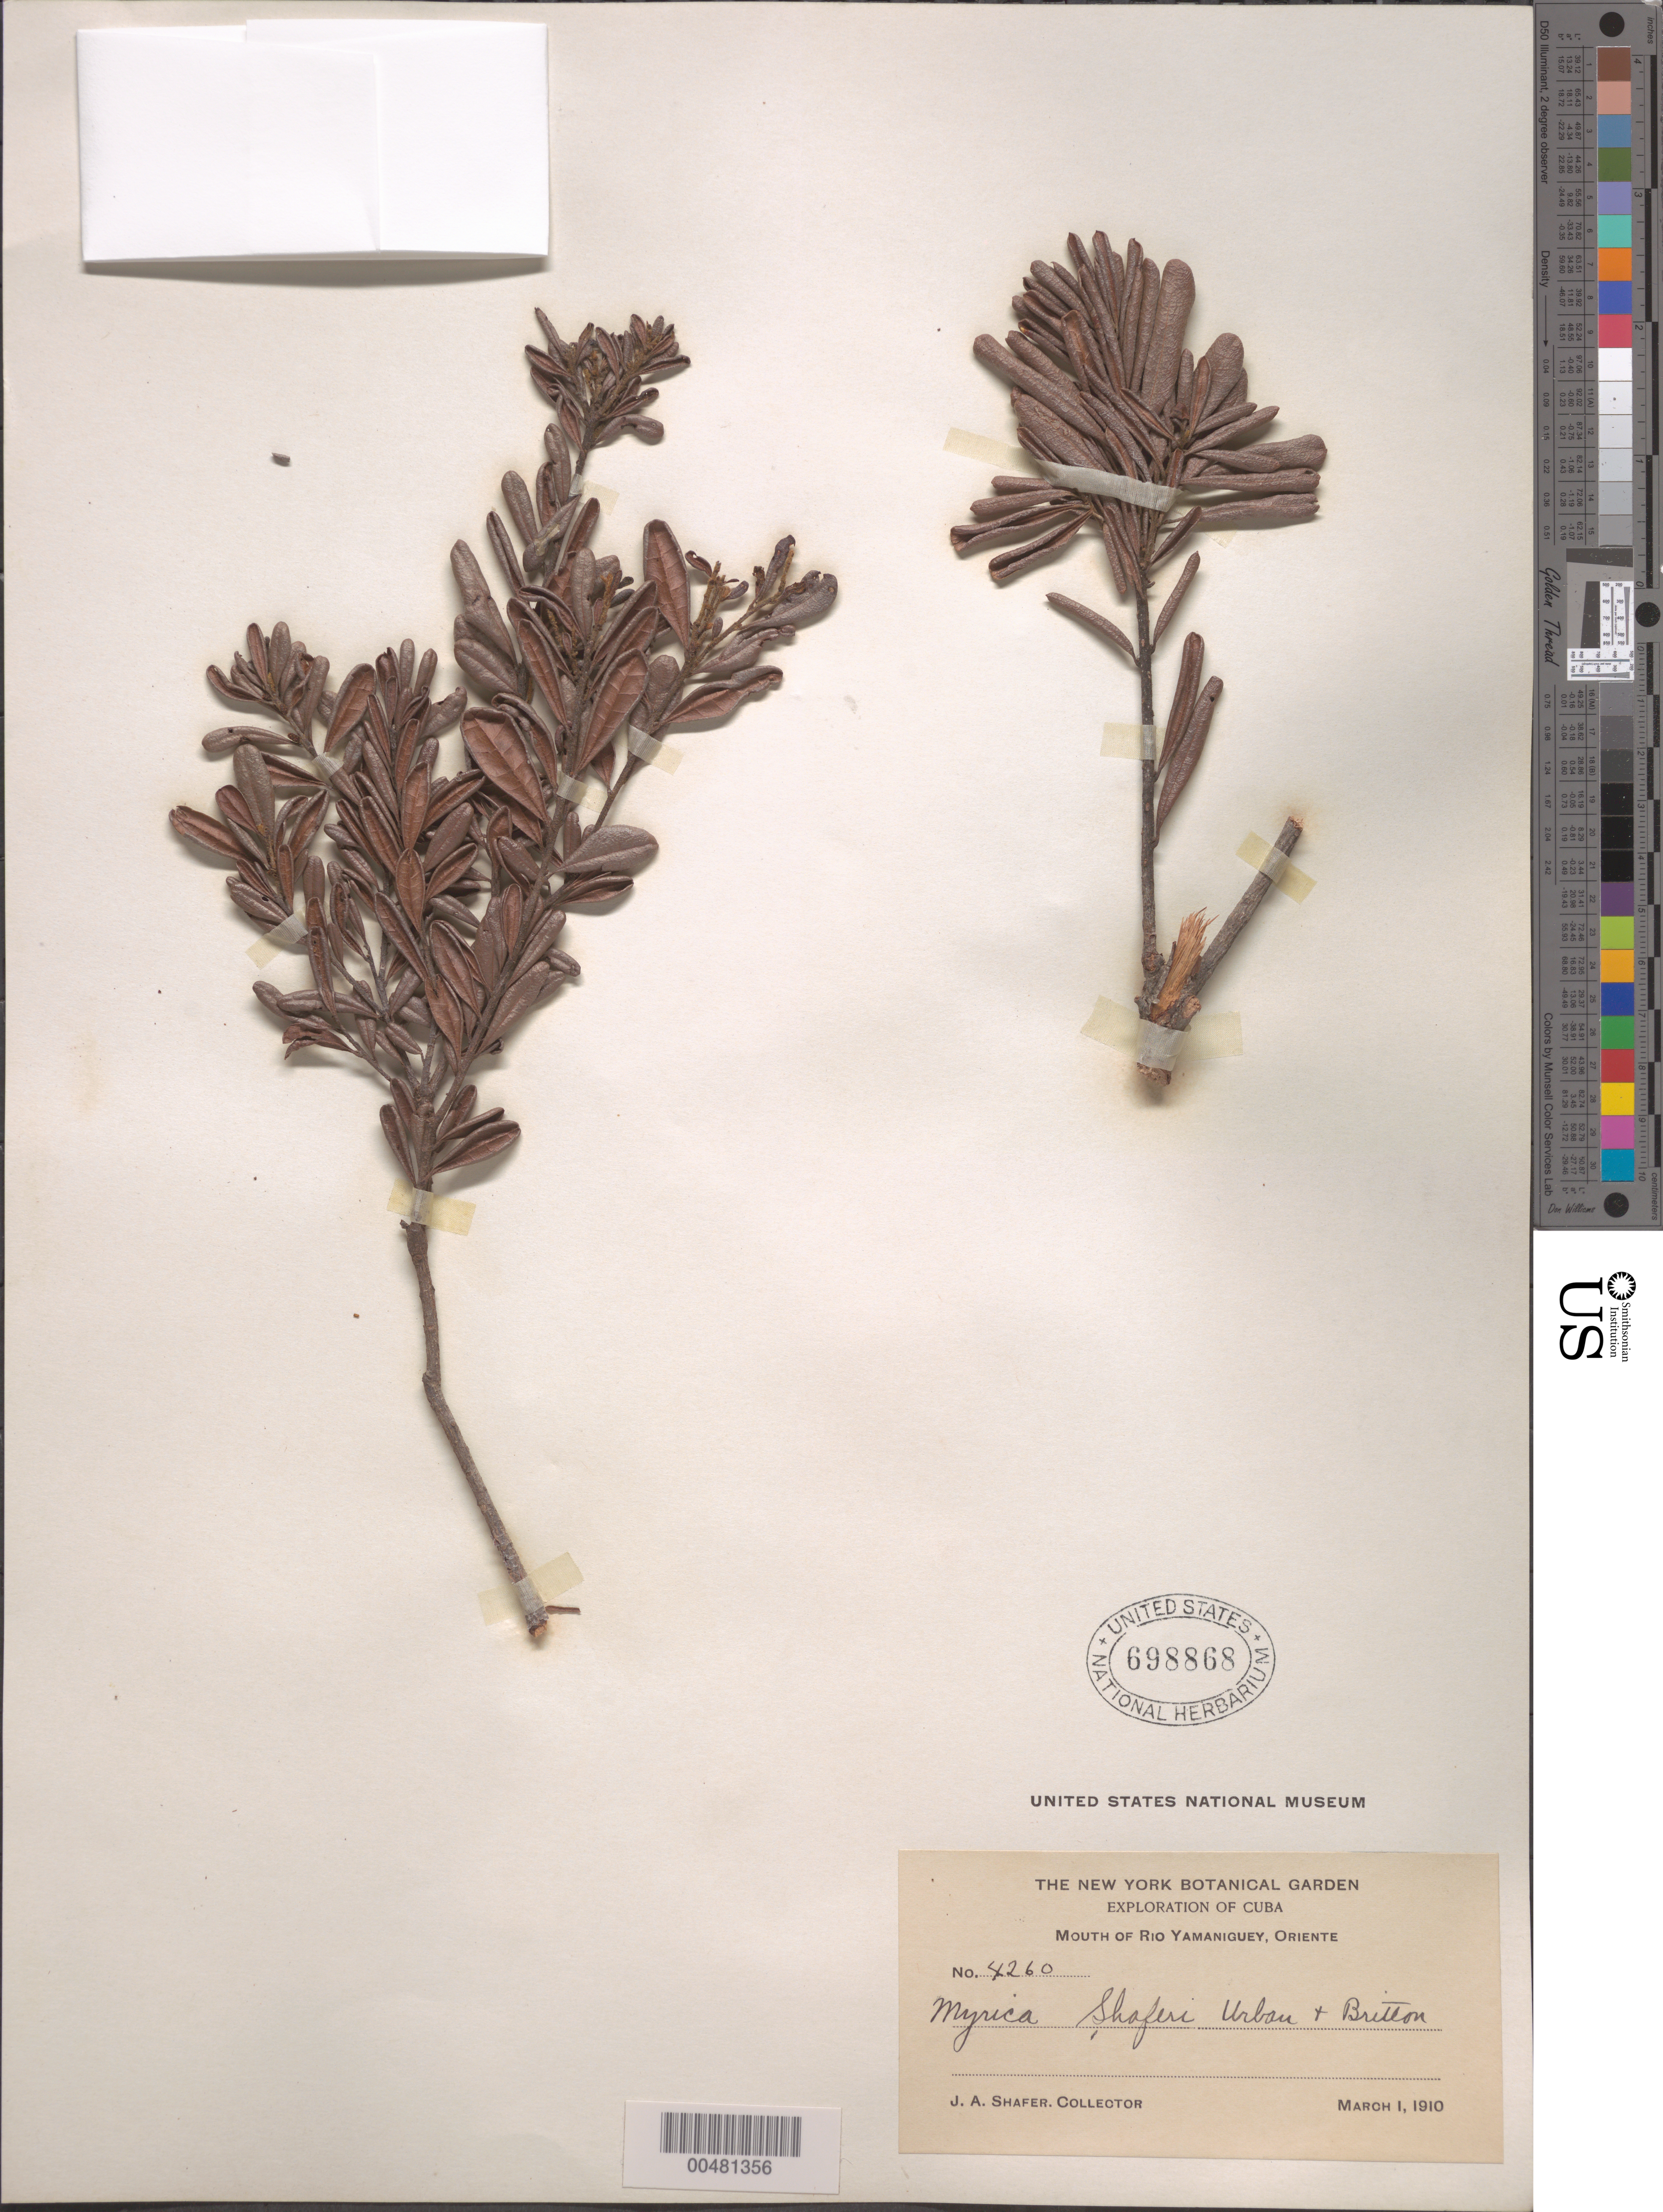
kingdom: Plantae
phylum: Tracheophyta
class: Magnoliopsida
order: Fagales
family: Myricaceae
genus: Myrica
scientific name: Myrica shaferi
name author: Urb. & Britton in Urb.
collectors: J. A. Shafer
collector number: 4260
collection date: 1910-03-01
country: Cuba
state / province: Holguín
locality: Province Oriente, mouth of Río Yamaniguey.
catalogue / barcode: US 698868